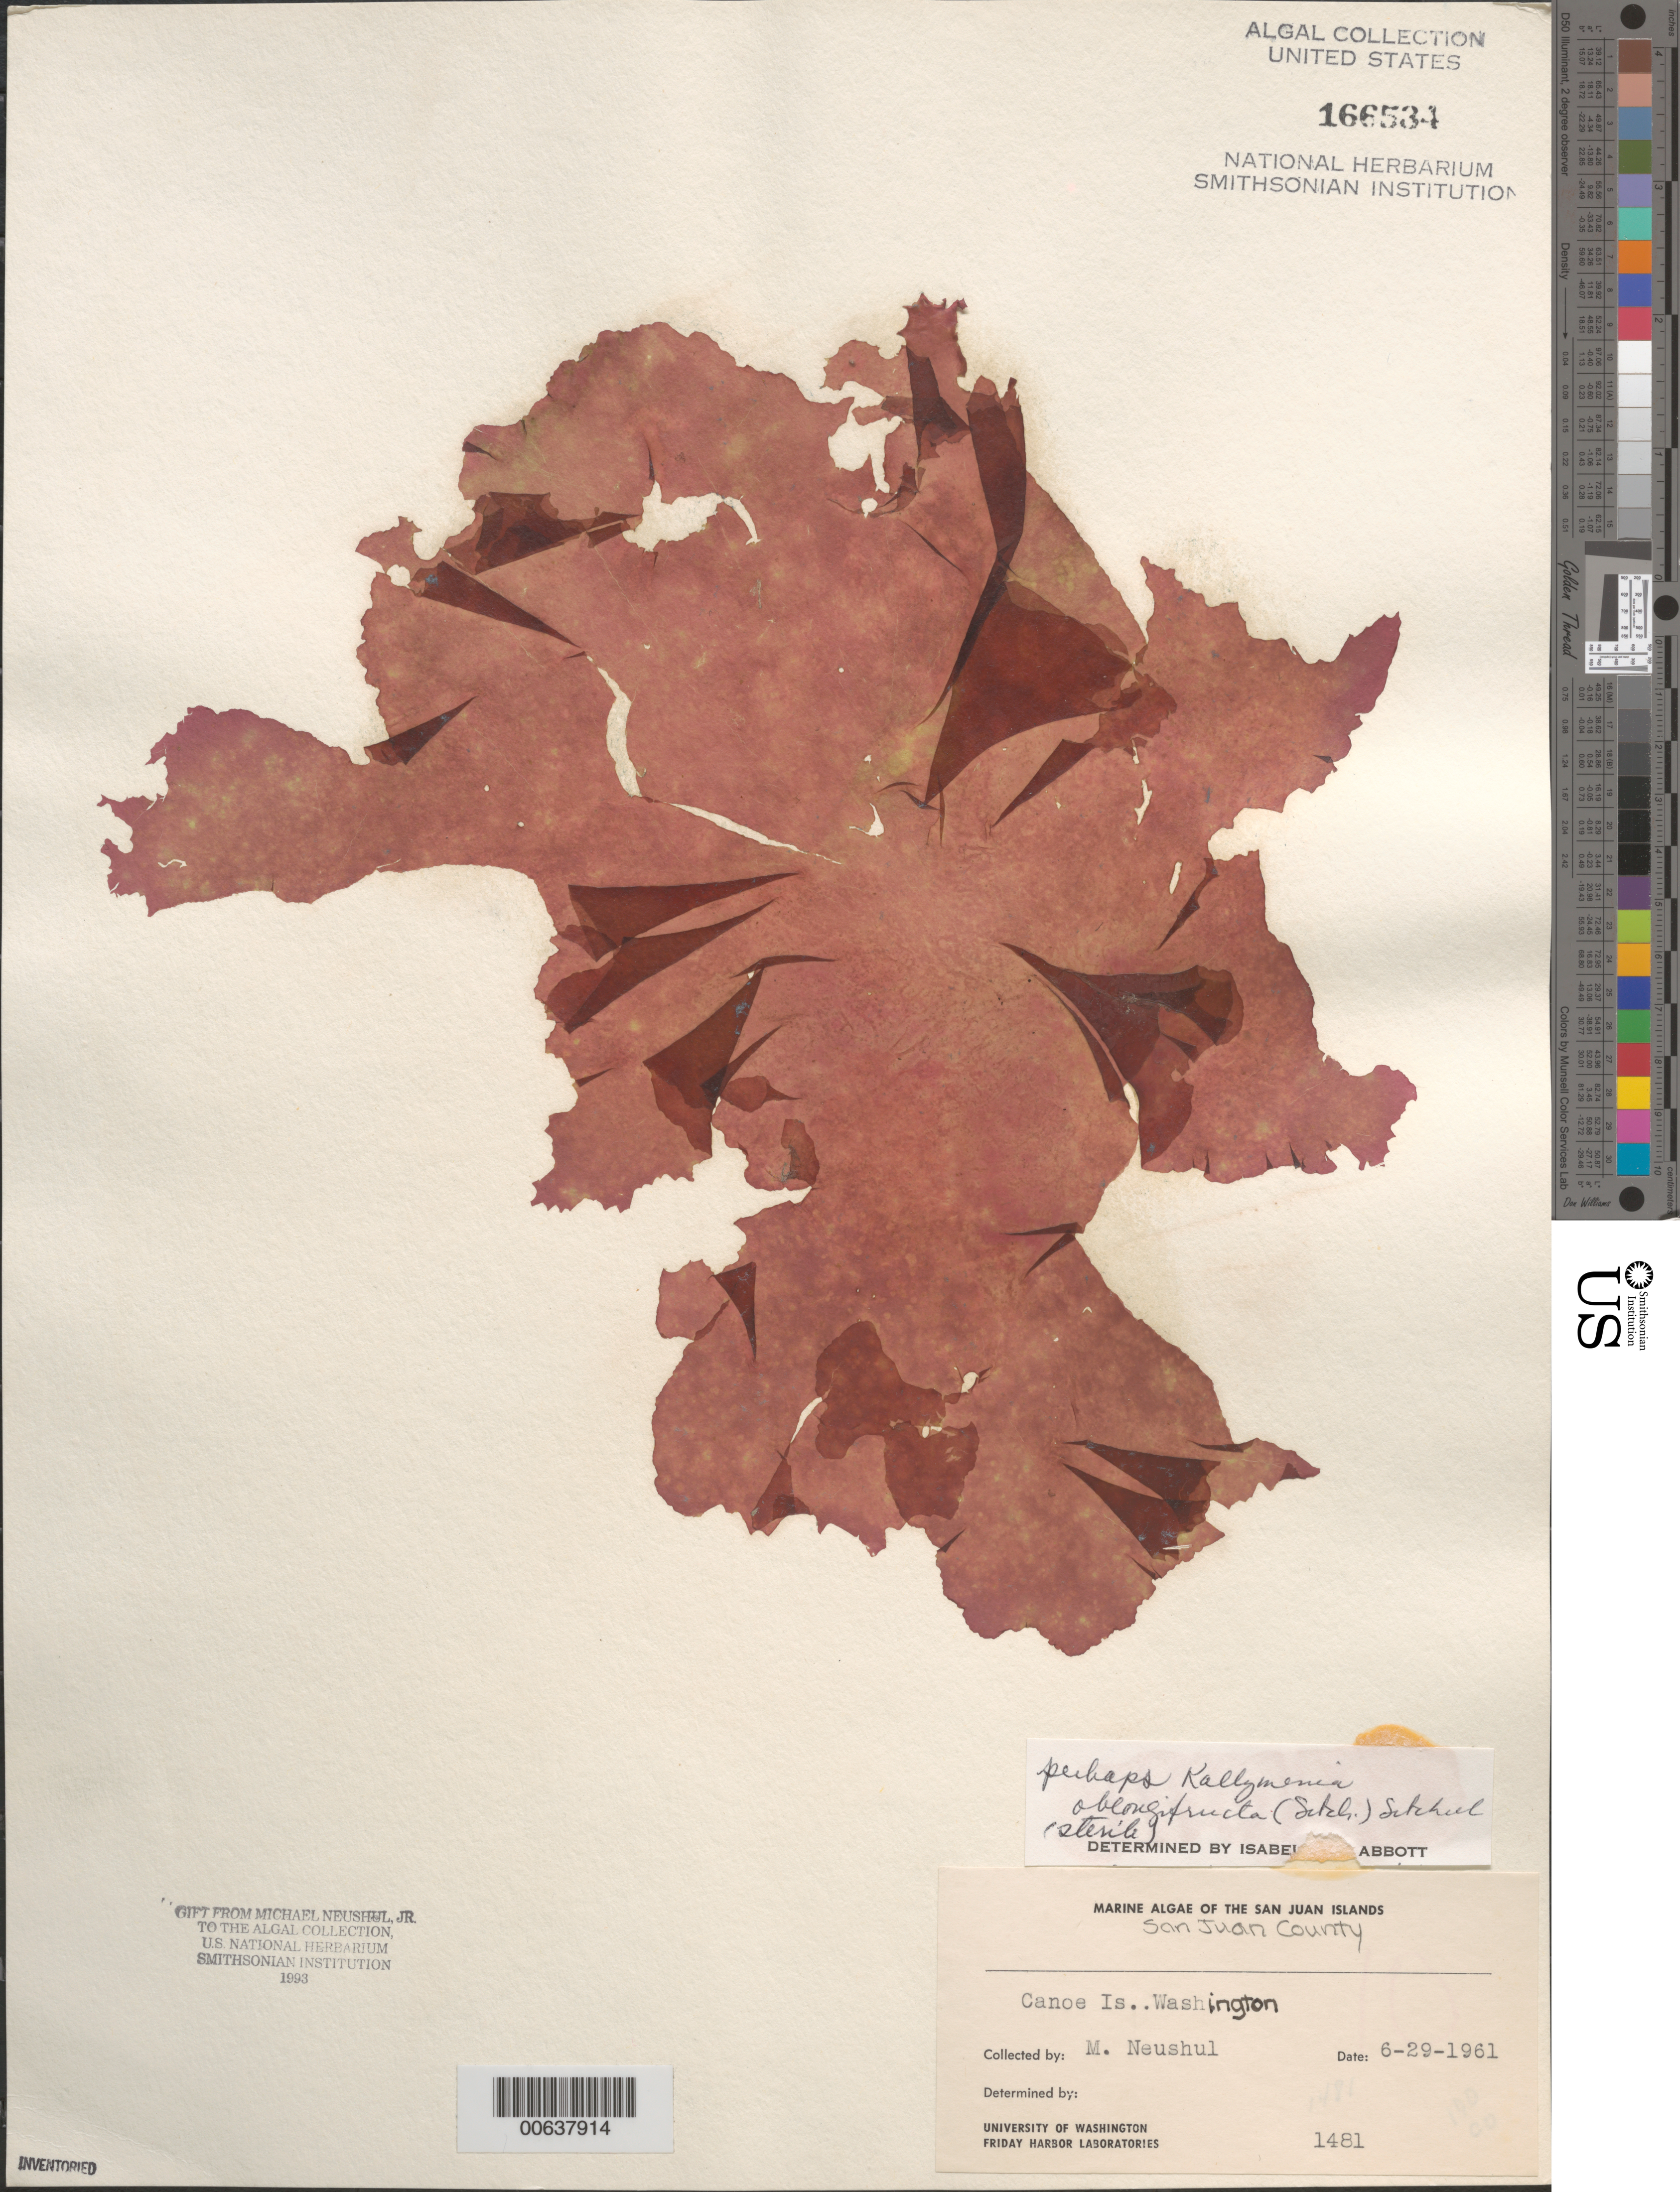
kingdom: Plantae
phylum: Rhodophyta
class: Florideophyceae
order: Gigartinales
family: Kallymeniaceae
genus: Erythrophyllum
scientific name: Erythrophyllum oblongifructum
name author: (Setchell) G.W. Saunders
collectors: M. Neushul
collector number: Neushul 1481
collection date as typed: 29 Jun 1961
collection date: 1961-06-29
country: United States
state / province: Washington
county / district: San Juan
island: Canoe Island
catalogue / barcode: US 166534